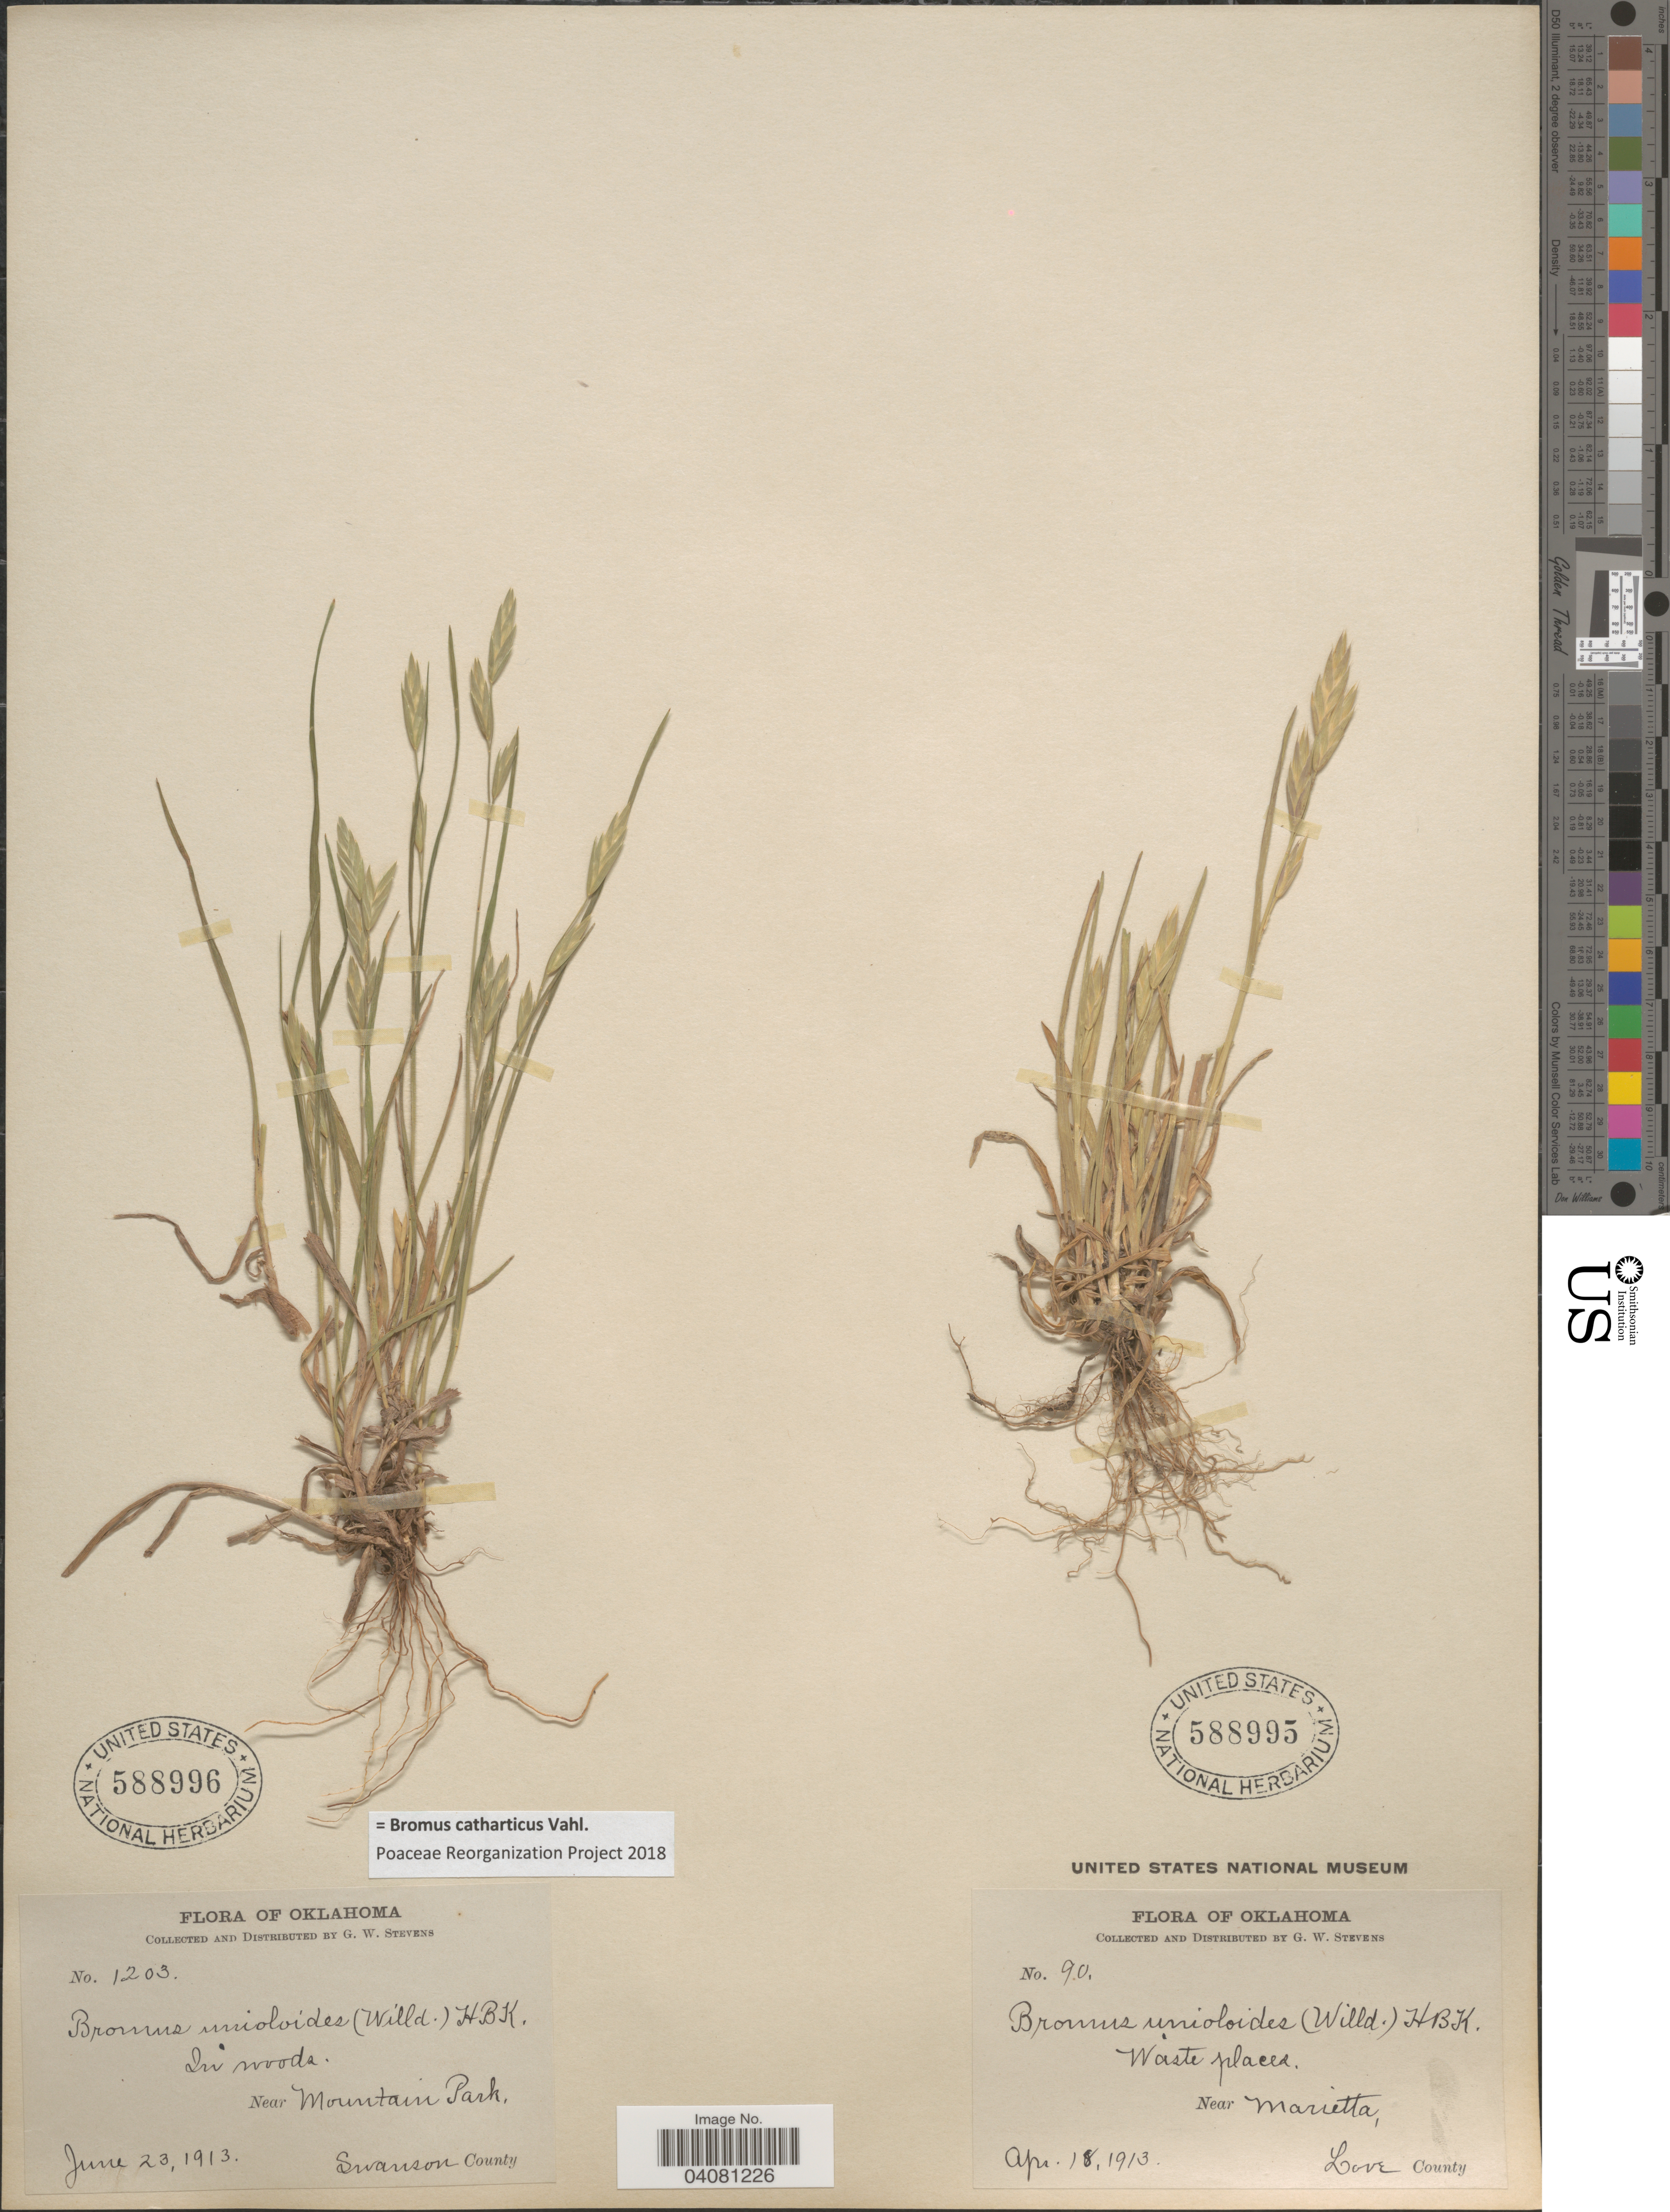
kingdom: Plantae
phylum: Tracheophyta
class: Liliopsida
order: Poales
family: Poaceae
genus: Bromus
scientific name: Bromus catharticus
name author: Vahl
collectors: G. W. Stevens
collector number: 90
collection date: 1913-04-18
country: United States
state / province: Oklahoma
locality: Near Marietta. Love County.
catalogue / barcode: US 588995